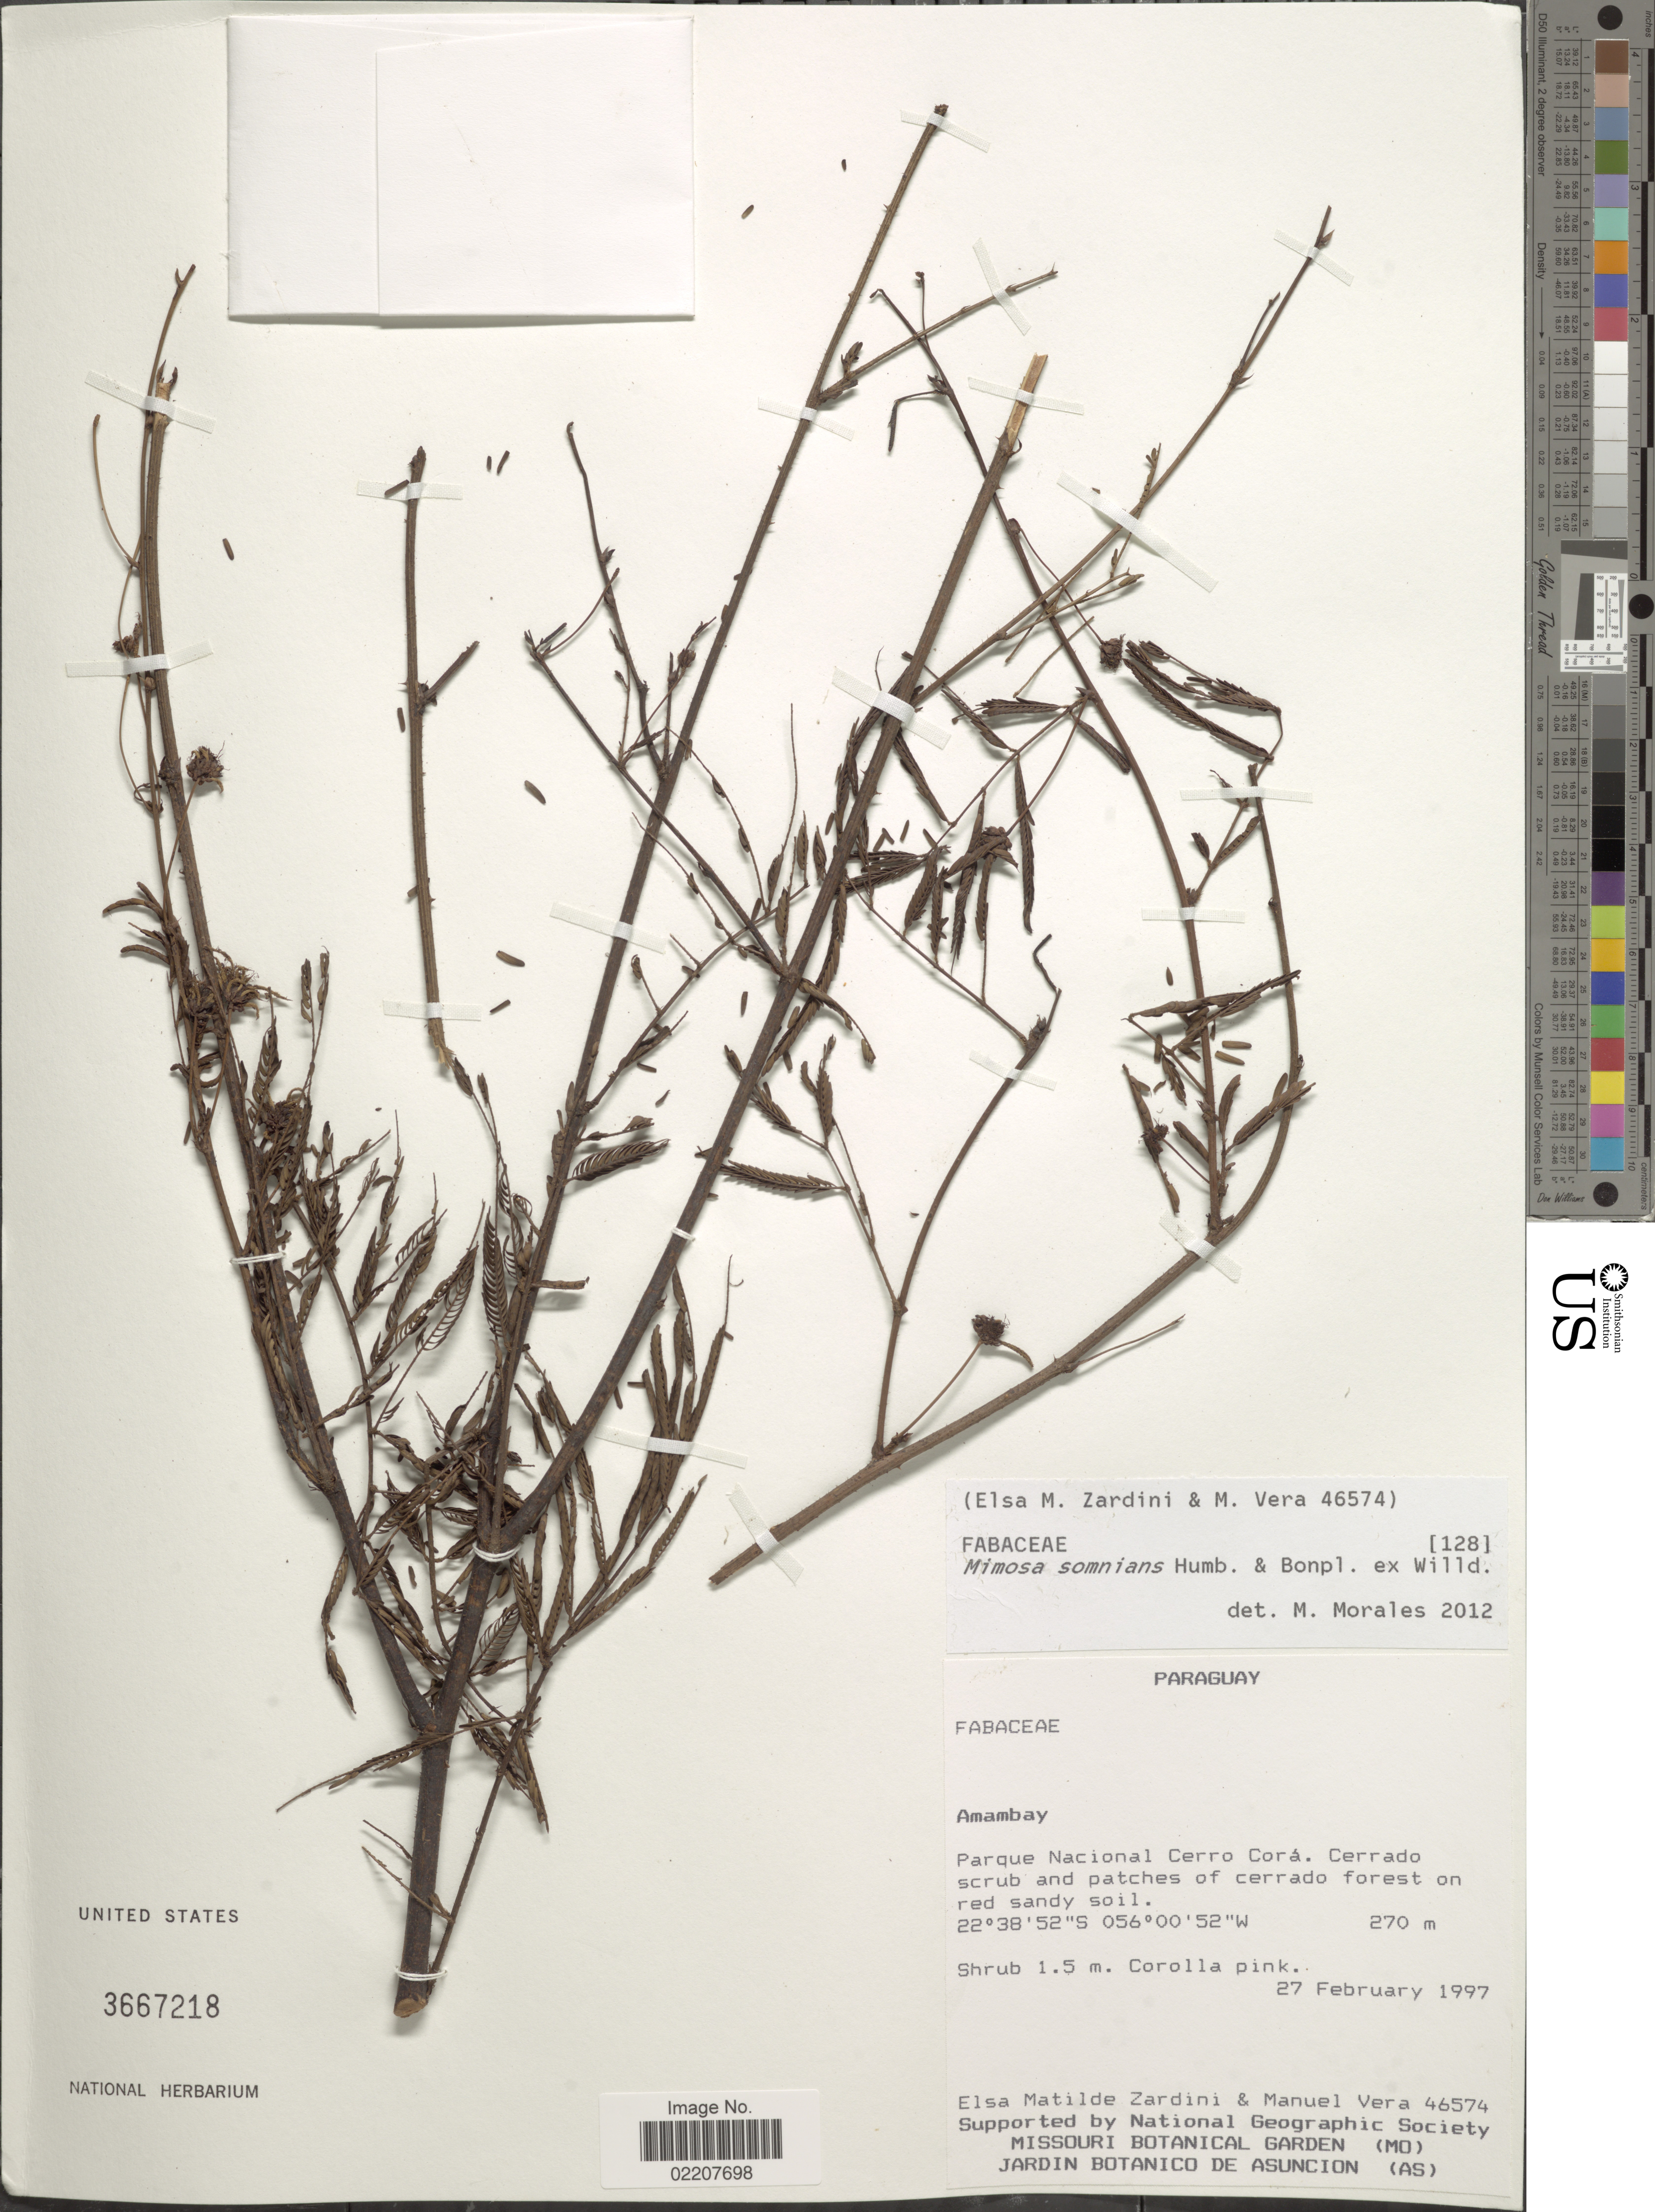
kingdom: Plantae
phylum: Tracheophyta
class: Magnoliopsida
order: Fabales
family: Fabaceae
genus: Mimosa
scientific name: Mimosa somnians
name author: Humb. & Bonpl. ex Willd.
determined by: Morales, M.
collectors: E. M. Zardini & M. Vera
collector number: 46574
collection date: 1997-02-27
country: Paraguay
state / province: Amambay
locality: Parque Nacional Cerro Cora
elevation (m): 270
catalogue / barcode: US 3667218